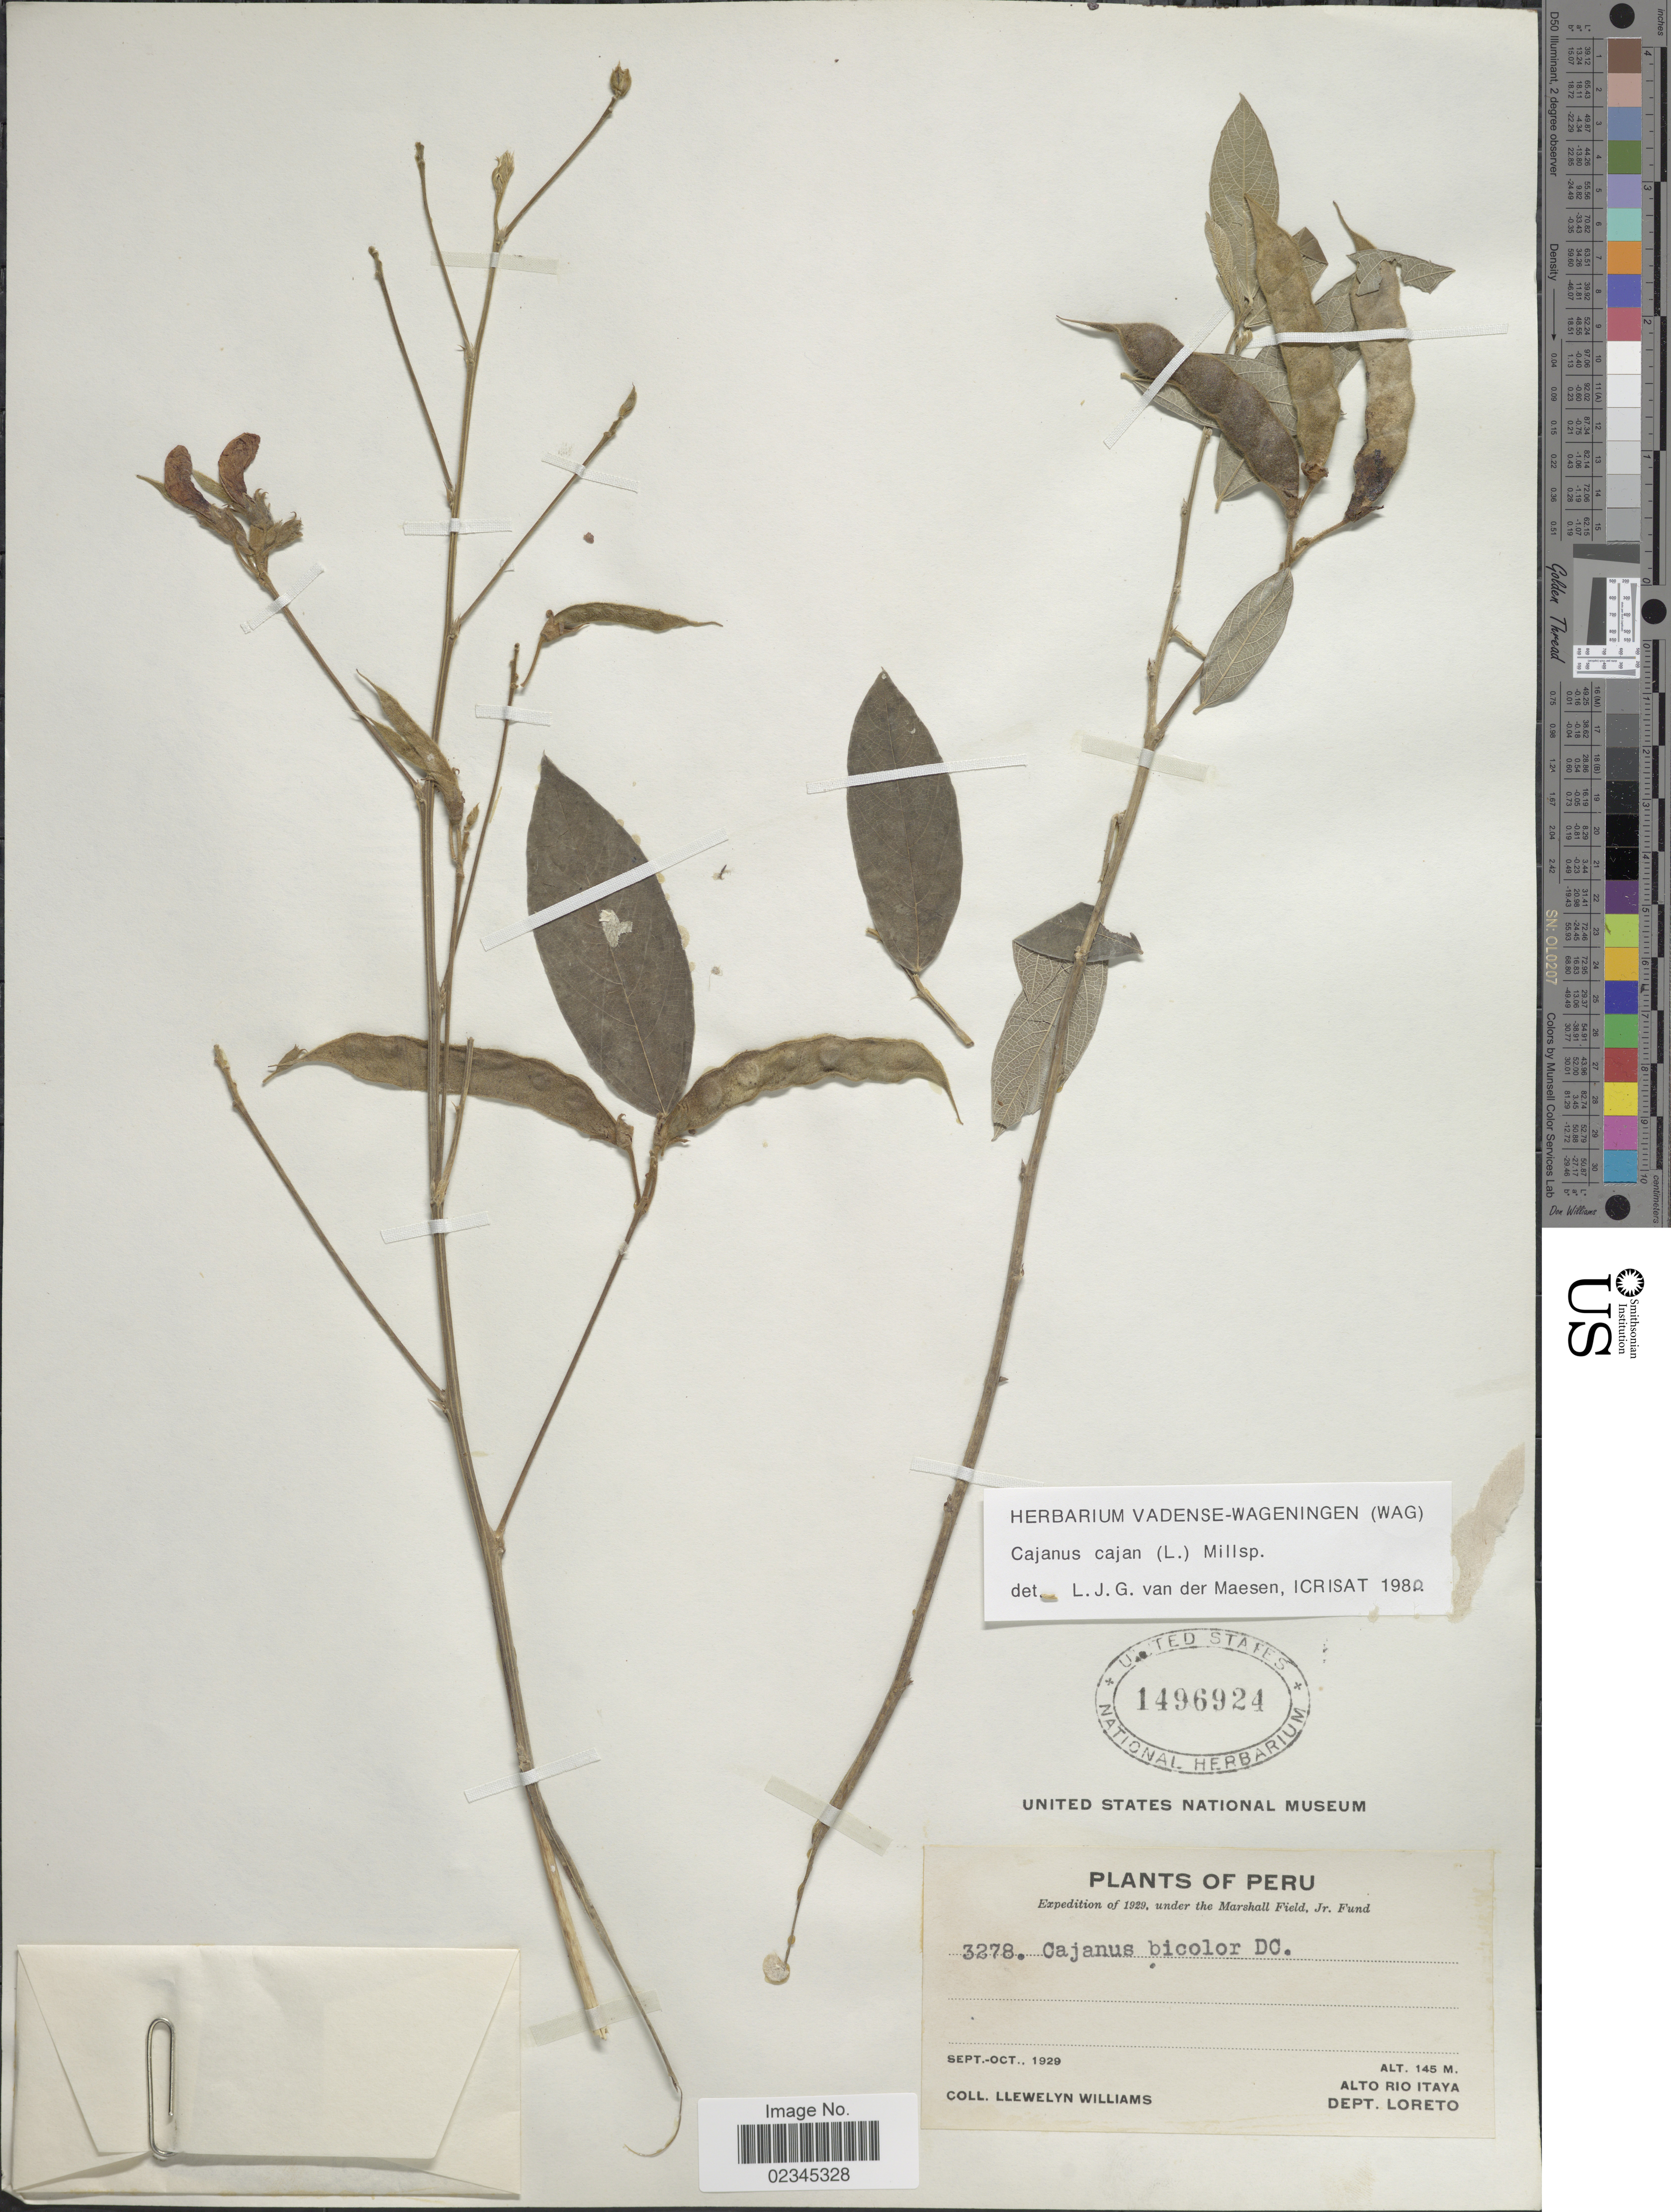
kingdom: Plantae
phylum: Tracheophyta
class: Magnoliopsida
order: Fabales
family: Fabaceae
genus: Cajanus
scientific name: Cajanus cajan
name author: (L.) Huth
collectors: Ll. Williams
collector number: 3278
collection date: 1929-09/1929-10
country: Peru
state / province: Loreto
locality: Alto Rio Itaya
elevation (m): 145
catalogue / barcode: US 1496924